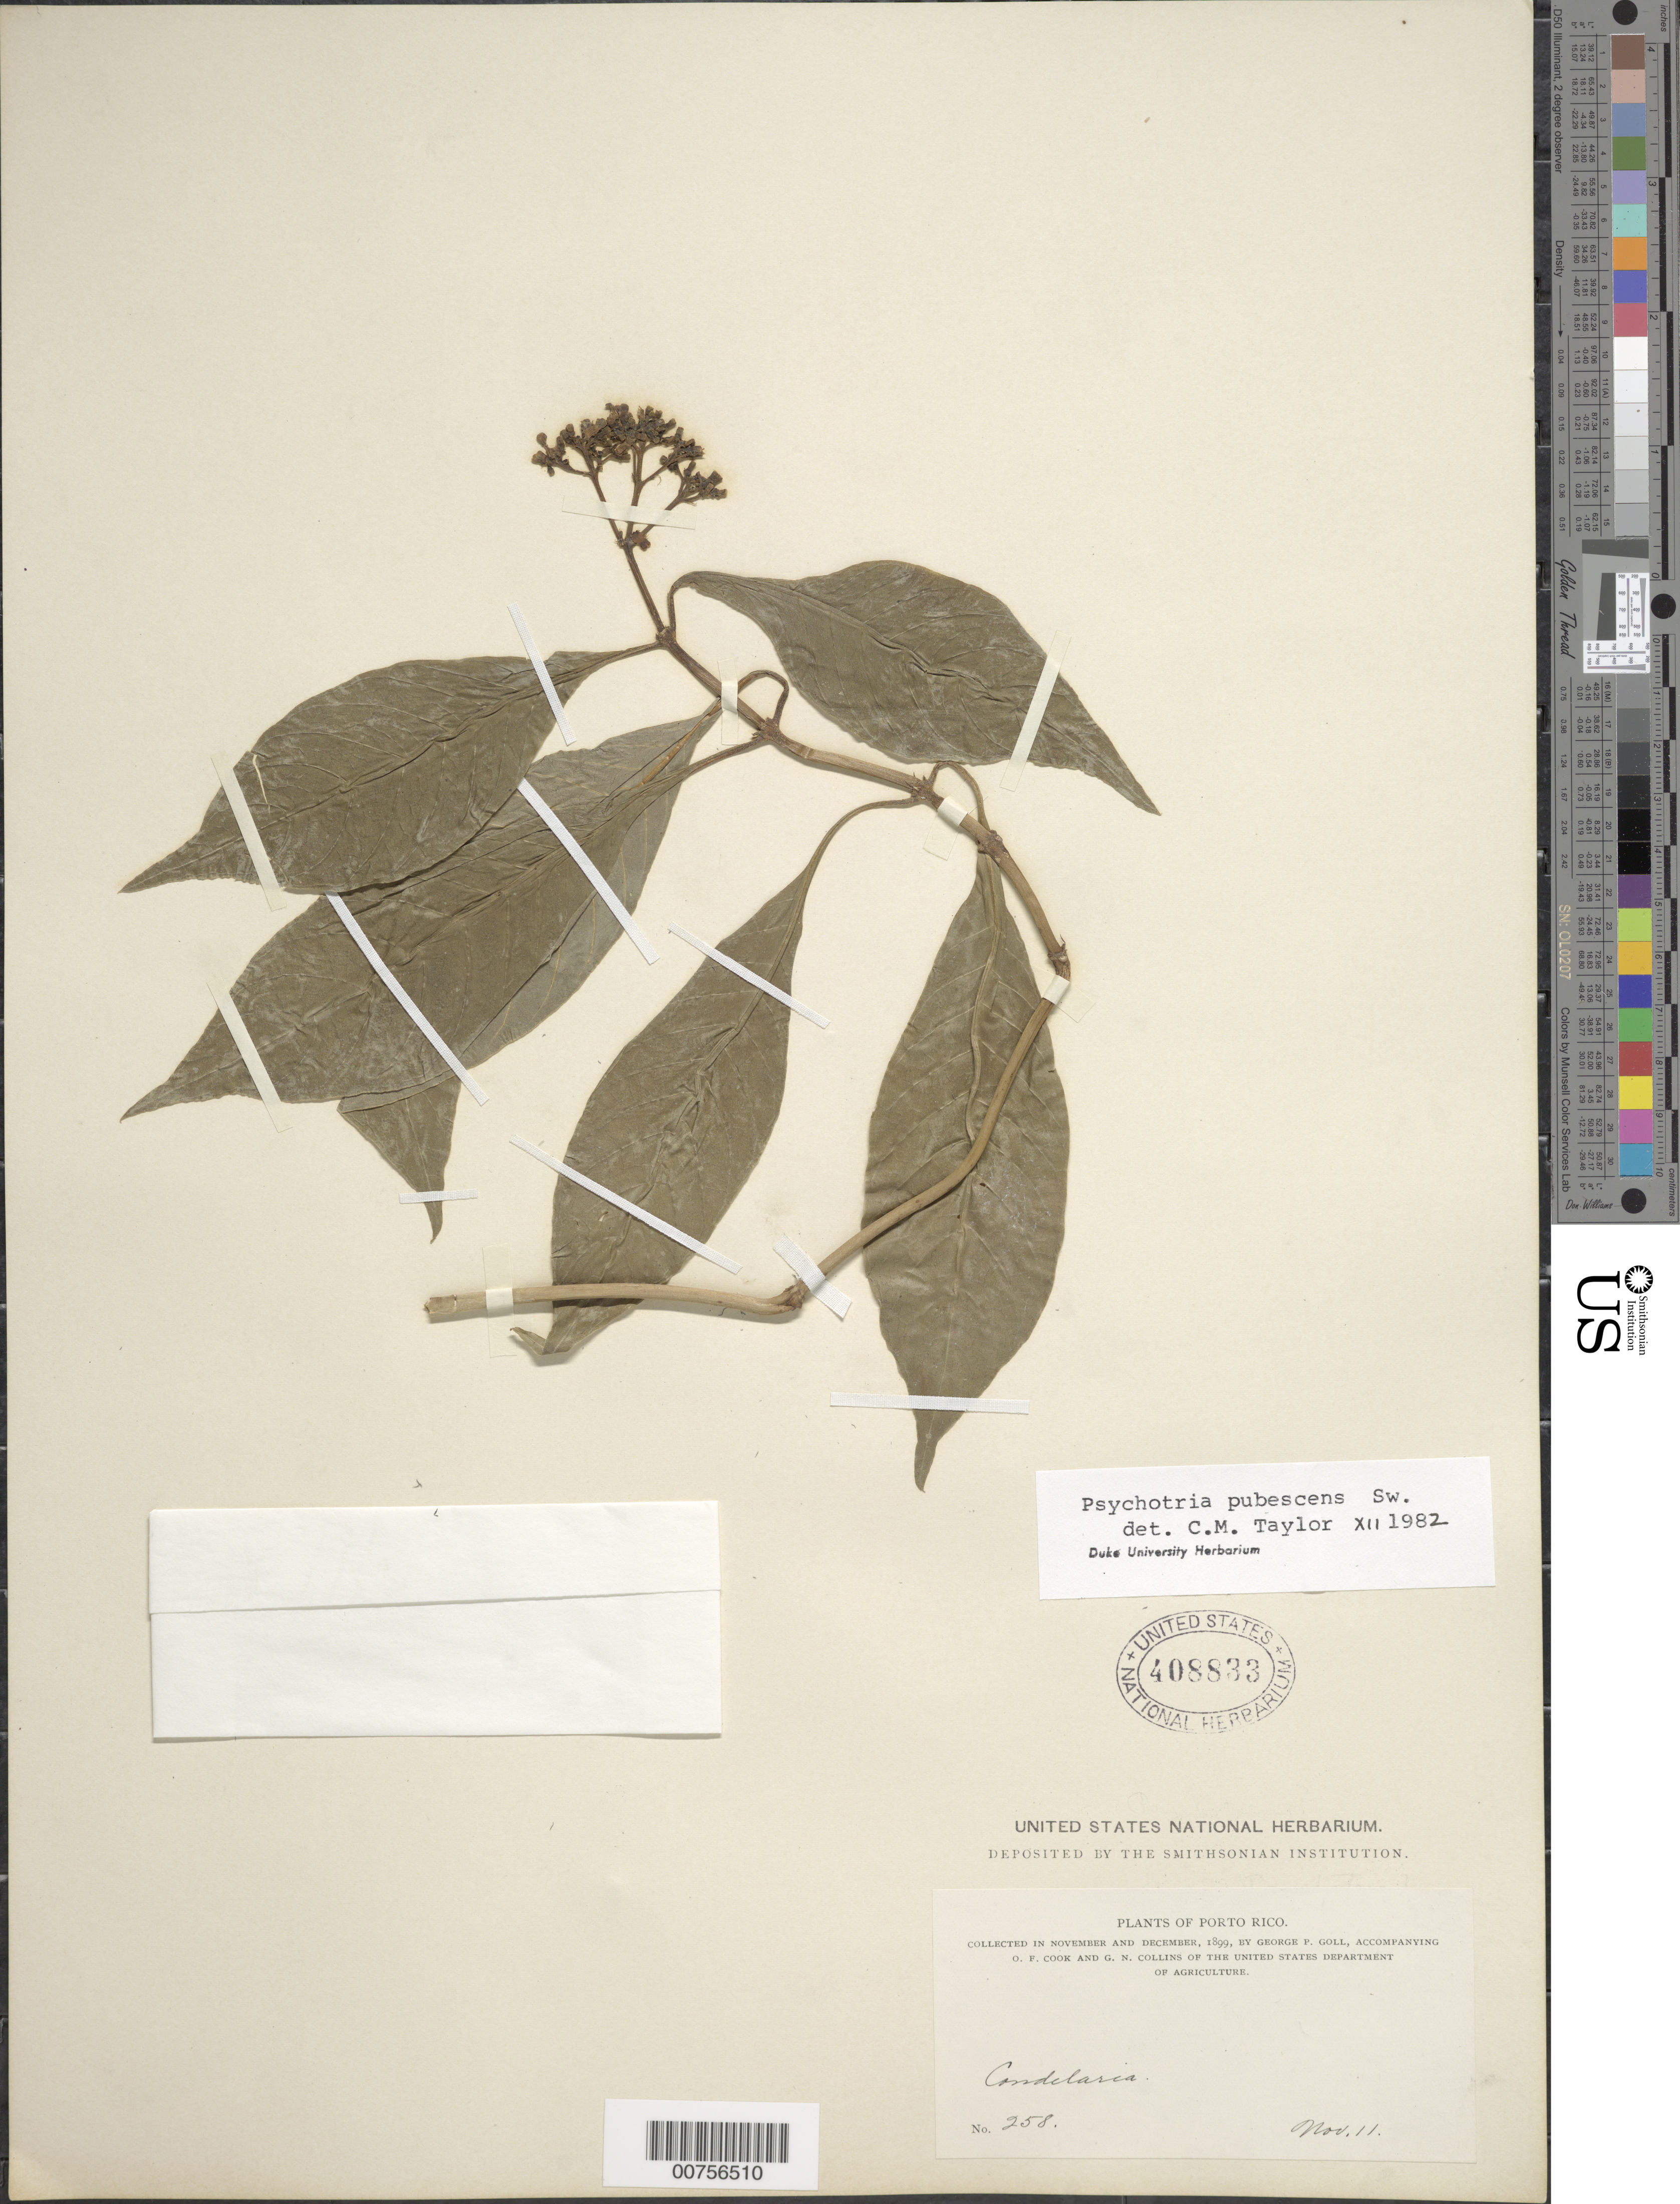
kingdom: Plantae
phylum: Tracheophyta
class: Magnoliopsida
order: Gentianales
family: Rubiaceae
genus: Psychotria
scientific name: Psychotria pubescens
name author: Sw.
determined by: Taylor, Charlotte M.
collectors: G. Goll, O. F. Cook & G. N. Collins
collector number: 258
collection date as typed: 11 Nov 1899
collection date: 1899-11-11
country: Puerto Rico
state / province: Toa Baja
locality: Candelaria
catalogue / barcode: US 408833